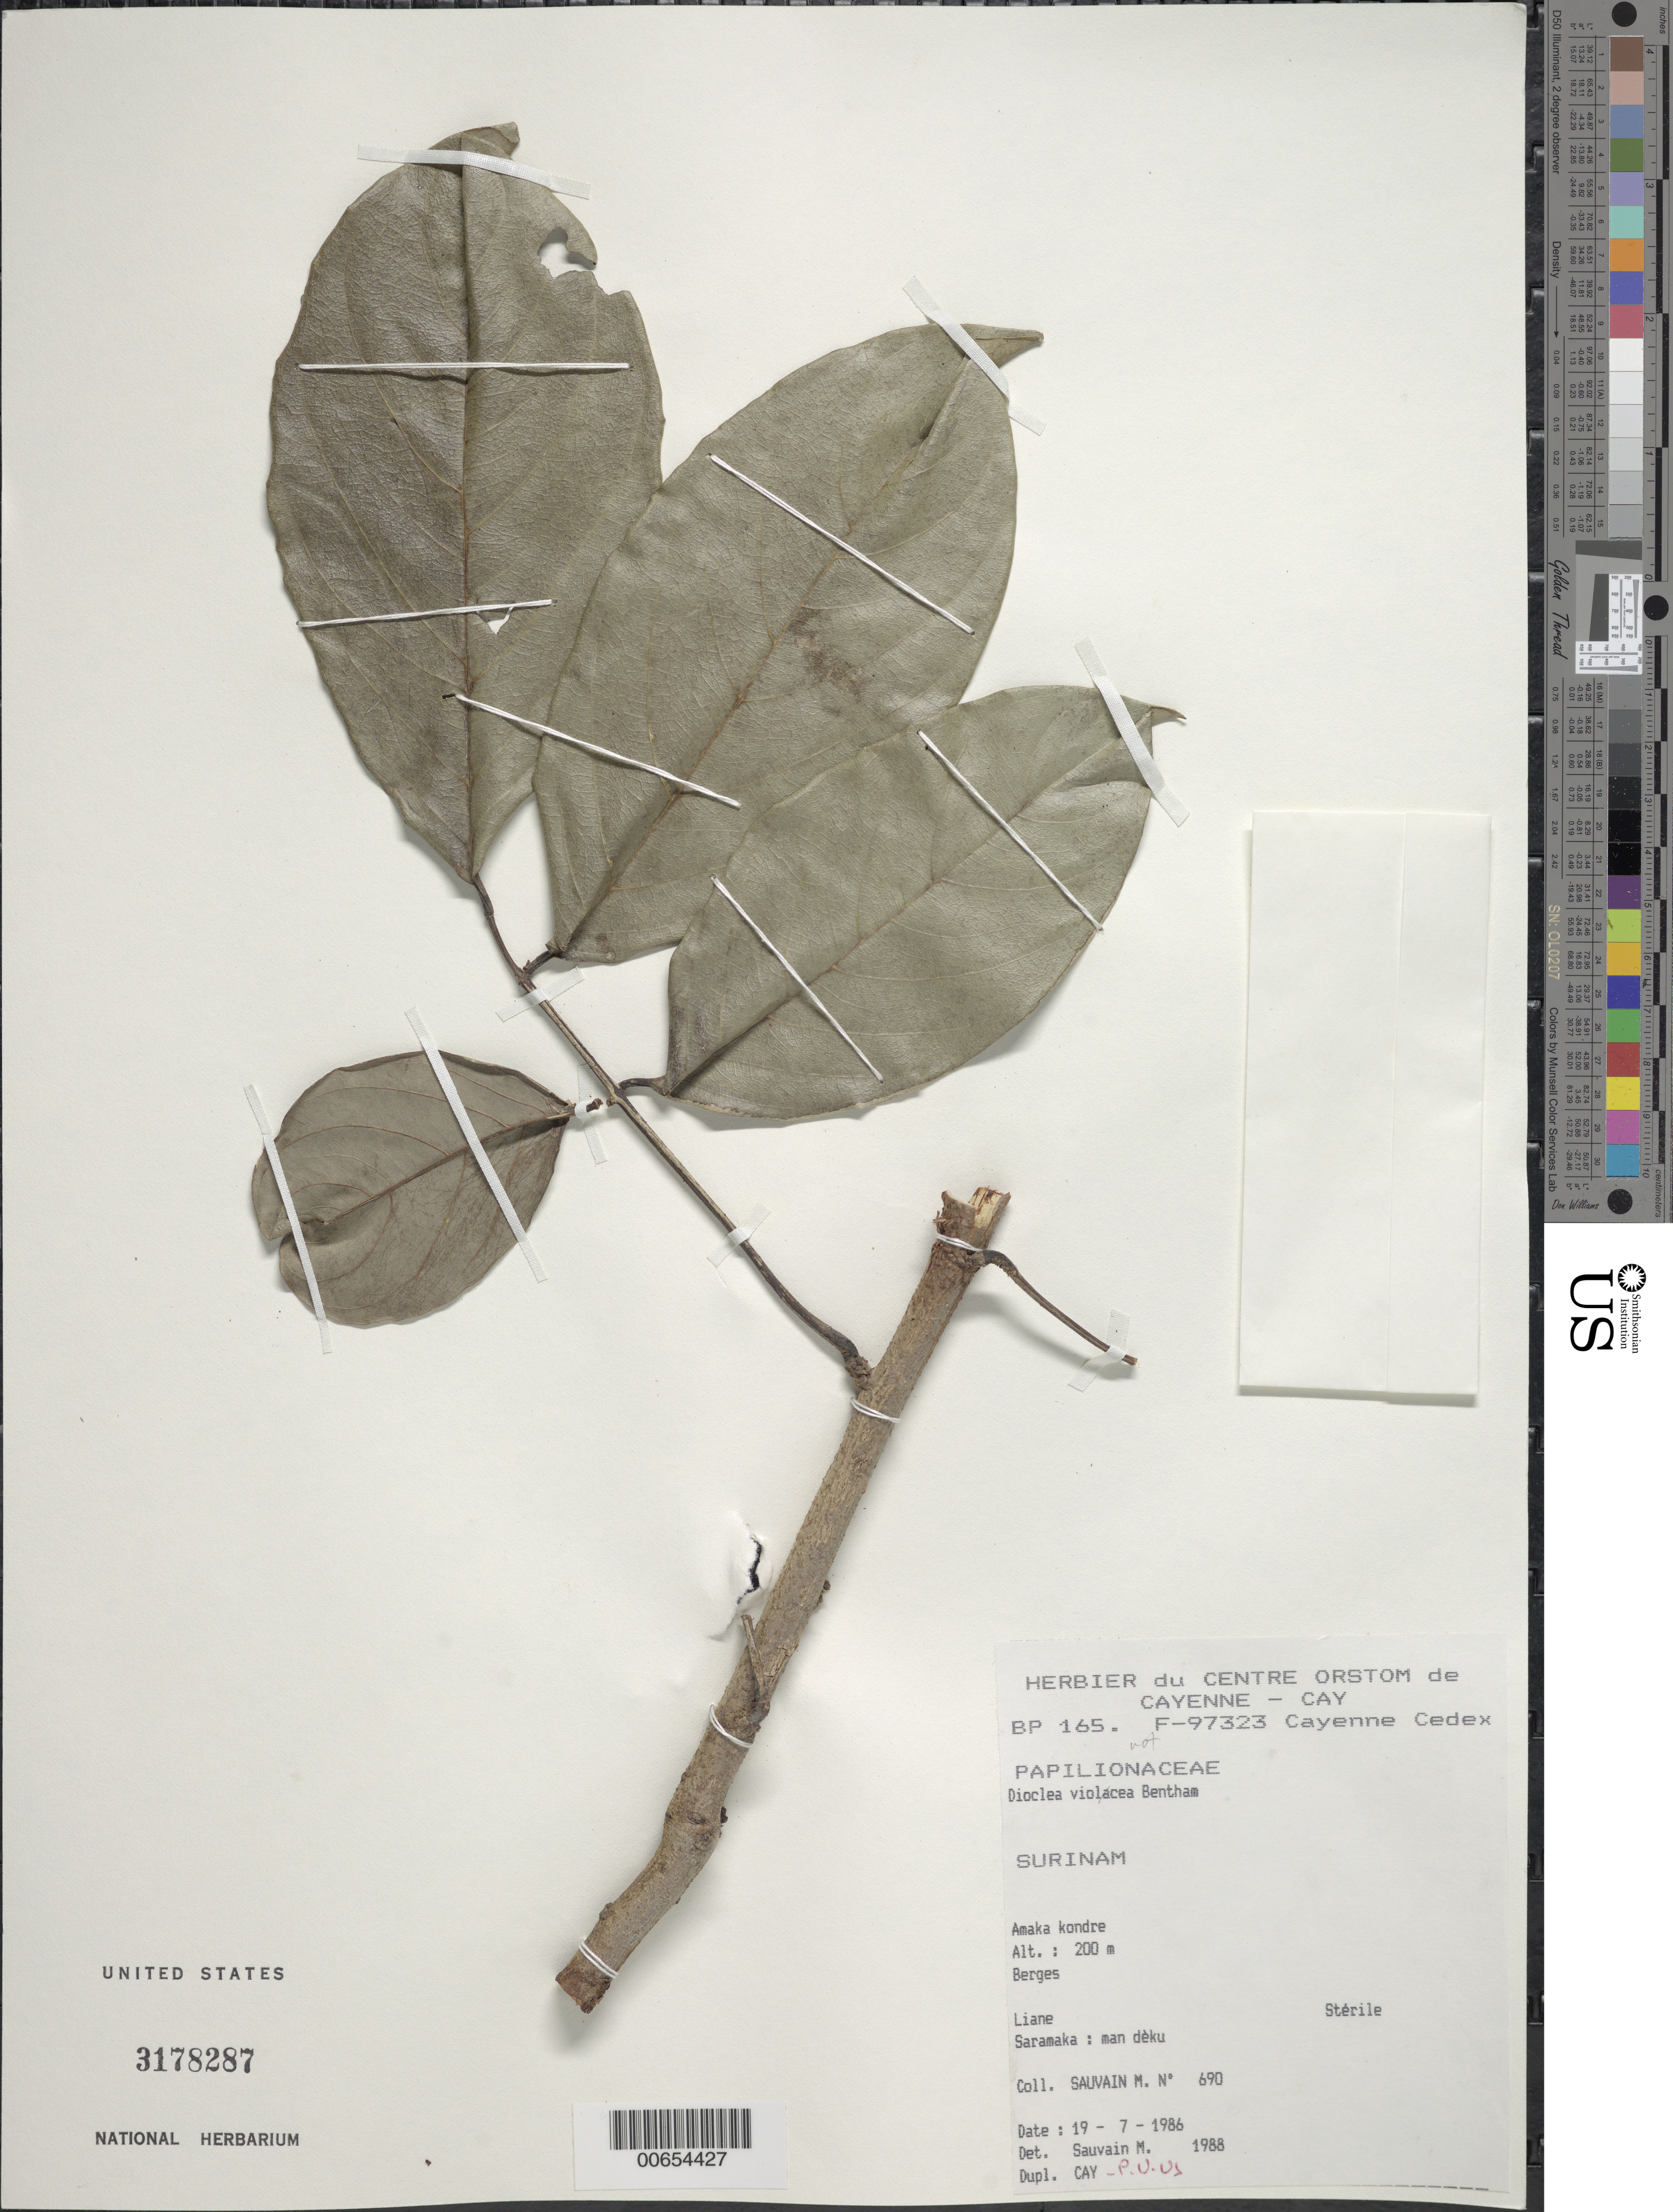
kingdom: Plantae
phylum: Tracheophyta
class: Magnoliopsida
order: Fabales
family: Fabaceae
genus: Macropsychanthus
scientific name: Macropsychanthus scaber var. scaber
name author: (Rich.) L.P. Queiroz & Snak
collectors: M. Sauvain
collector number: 690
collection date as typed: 19-Jul-86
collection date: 1986-07-19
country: Suriname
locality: Amaka kondre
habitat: Berges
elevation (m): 200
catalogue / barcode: US 3178287